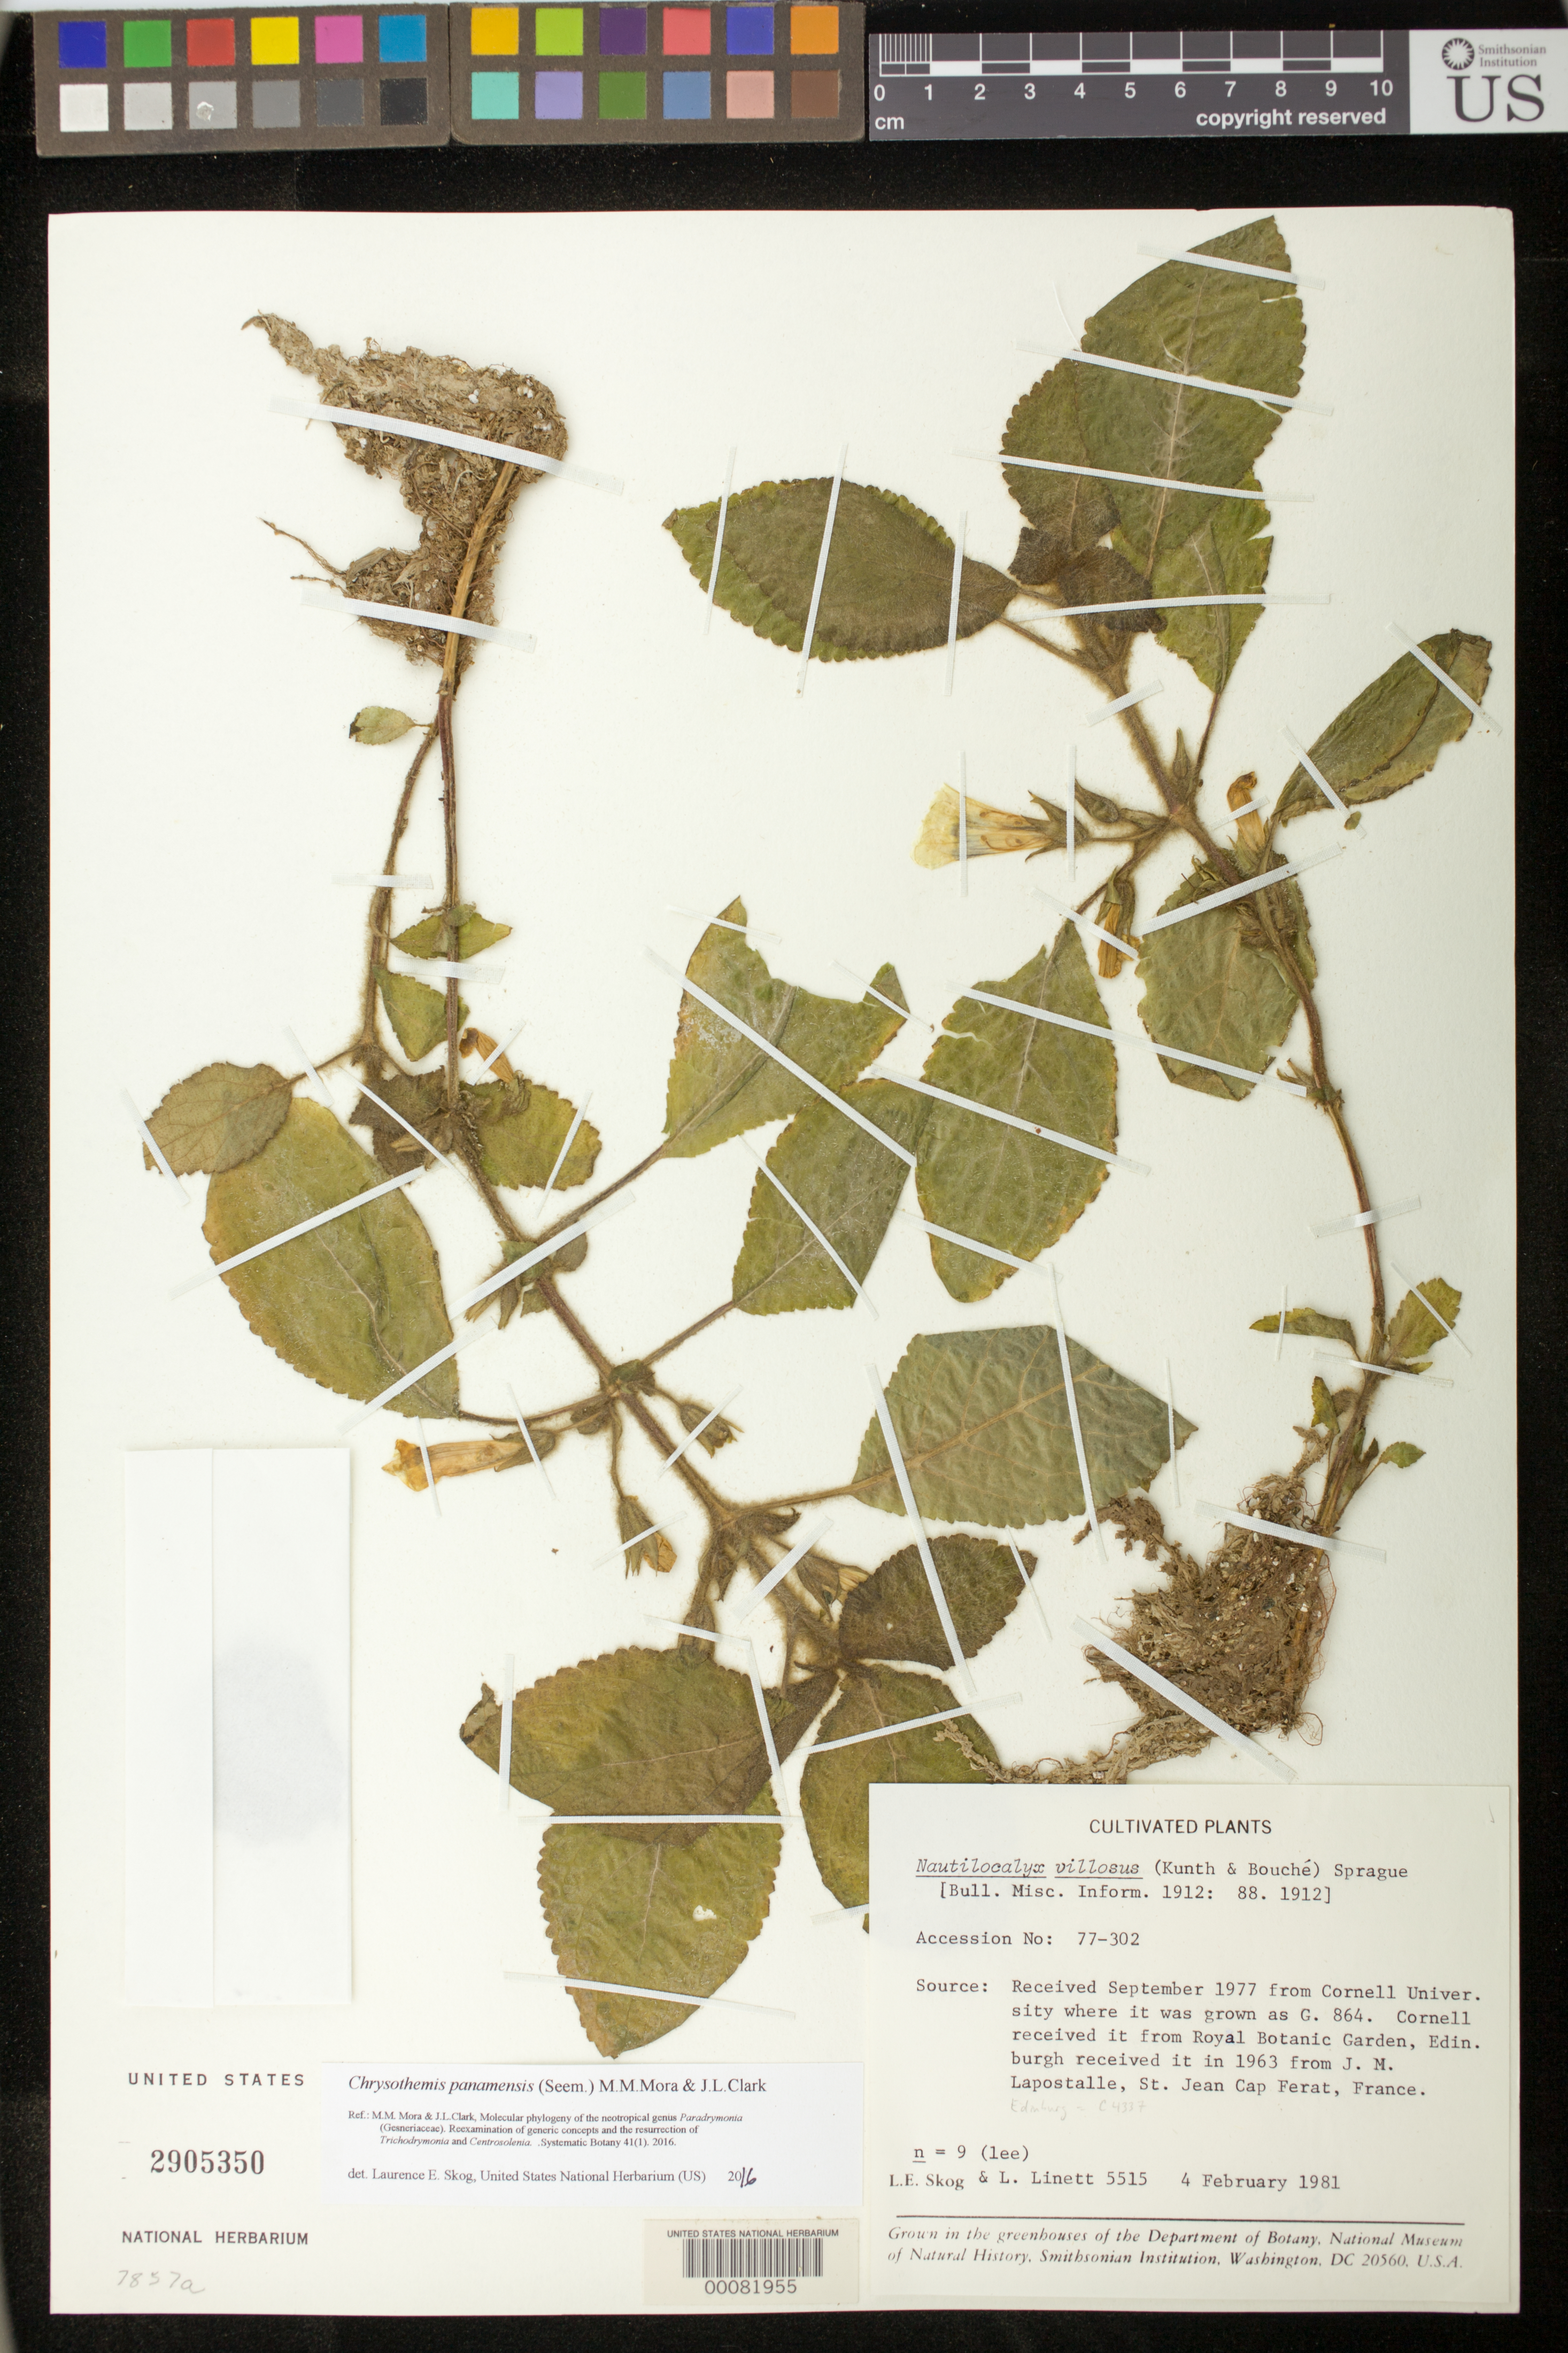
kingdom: Plantae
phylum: Tracheophyta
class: Magnoliopsida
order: Lamiales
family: Gesneriaceae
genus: Chrysothemis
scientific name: Chrysothemis panamensis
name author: (Seem.) M.M. Mora & J.L. Clark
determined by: Skog, Laurence E.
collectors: L. E. Skog & L. Linett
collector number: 5515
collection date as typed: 04 Feb 1981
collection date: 1981-02-04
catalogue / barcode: US 2905350